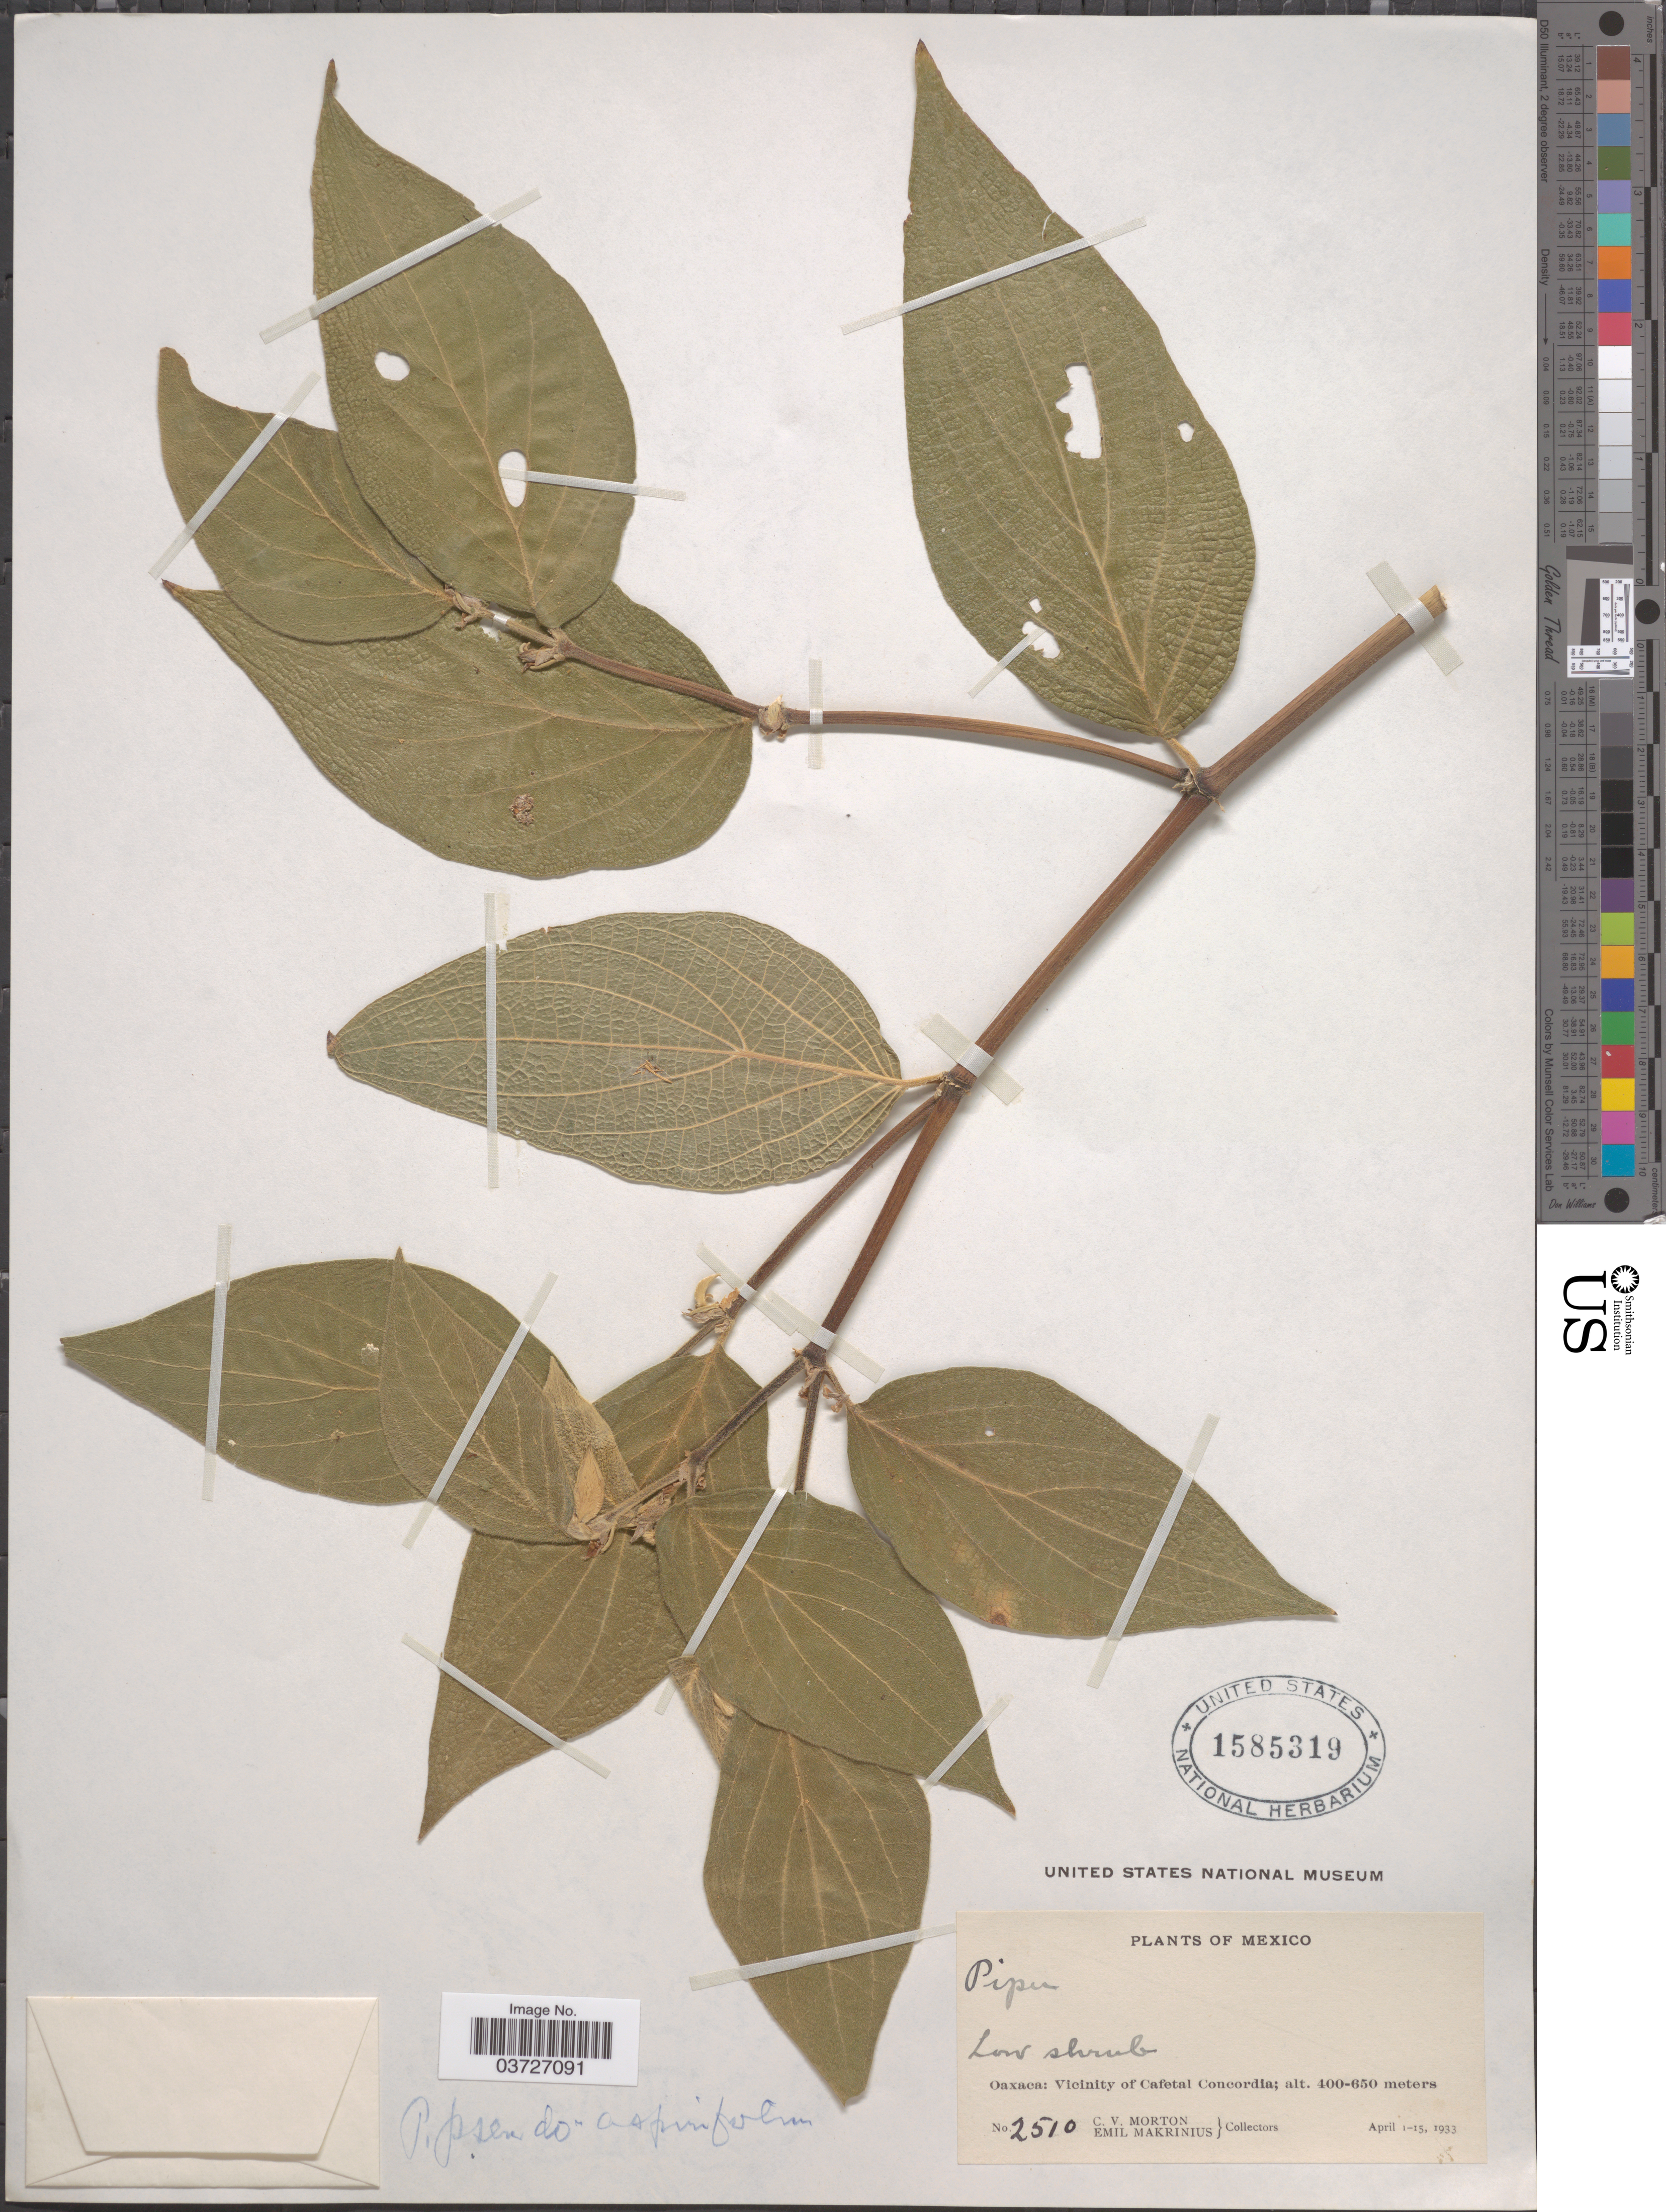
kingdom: Plantae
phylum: Tracheophyta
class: Magnoliopsida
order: Piperales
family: Piperaceae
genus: Piper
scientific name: Piper pseudoasperifolium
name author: C. DC.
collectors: C. V. Morton & E. Makrinius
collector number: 2510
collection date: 1933-04-01/1933-04-15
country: Mexico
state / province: Oaxaca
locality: Vicinity of Cafetal Concordia.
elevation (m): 400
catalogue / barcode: US 1585319